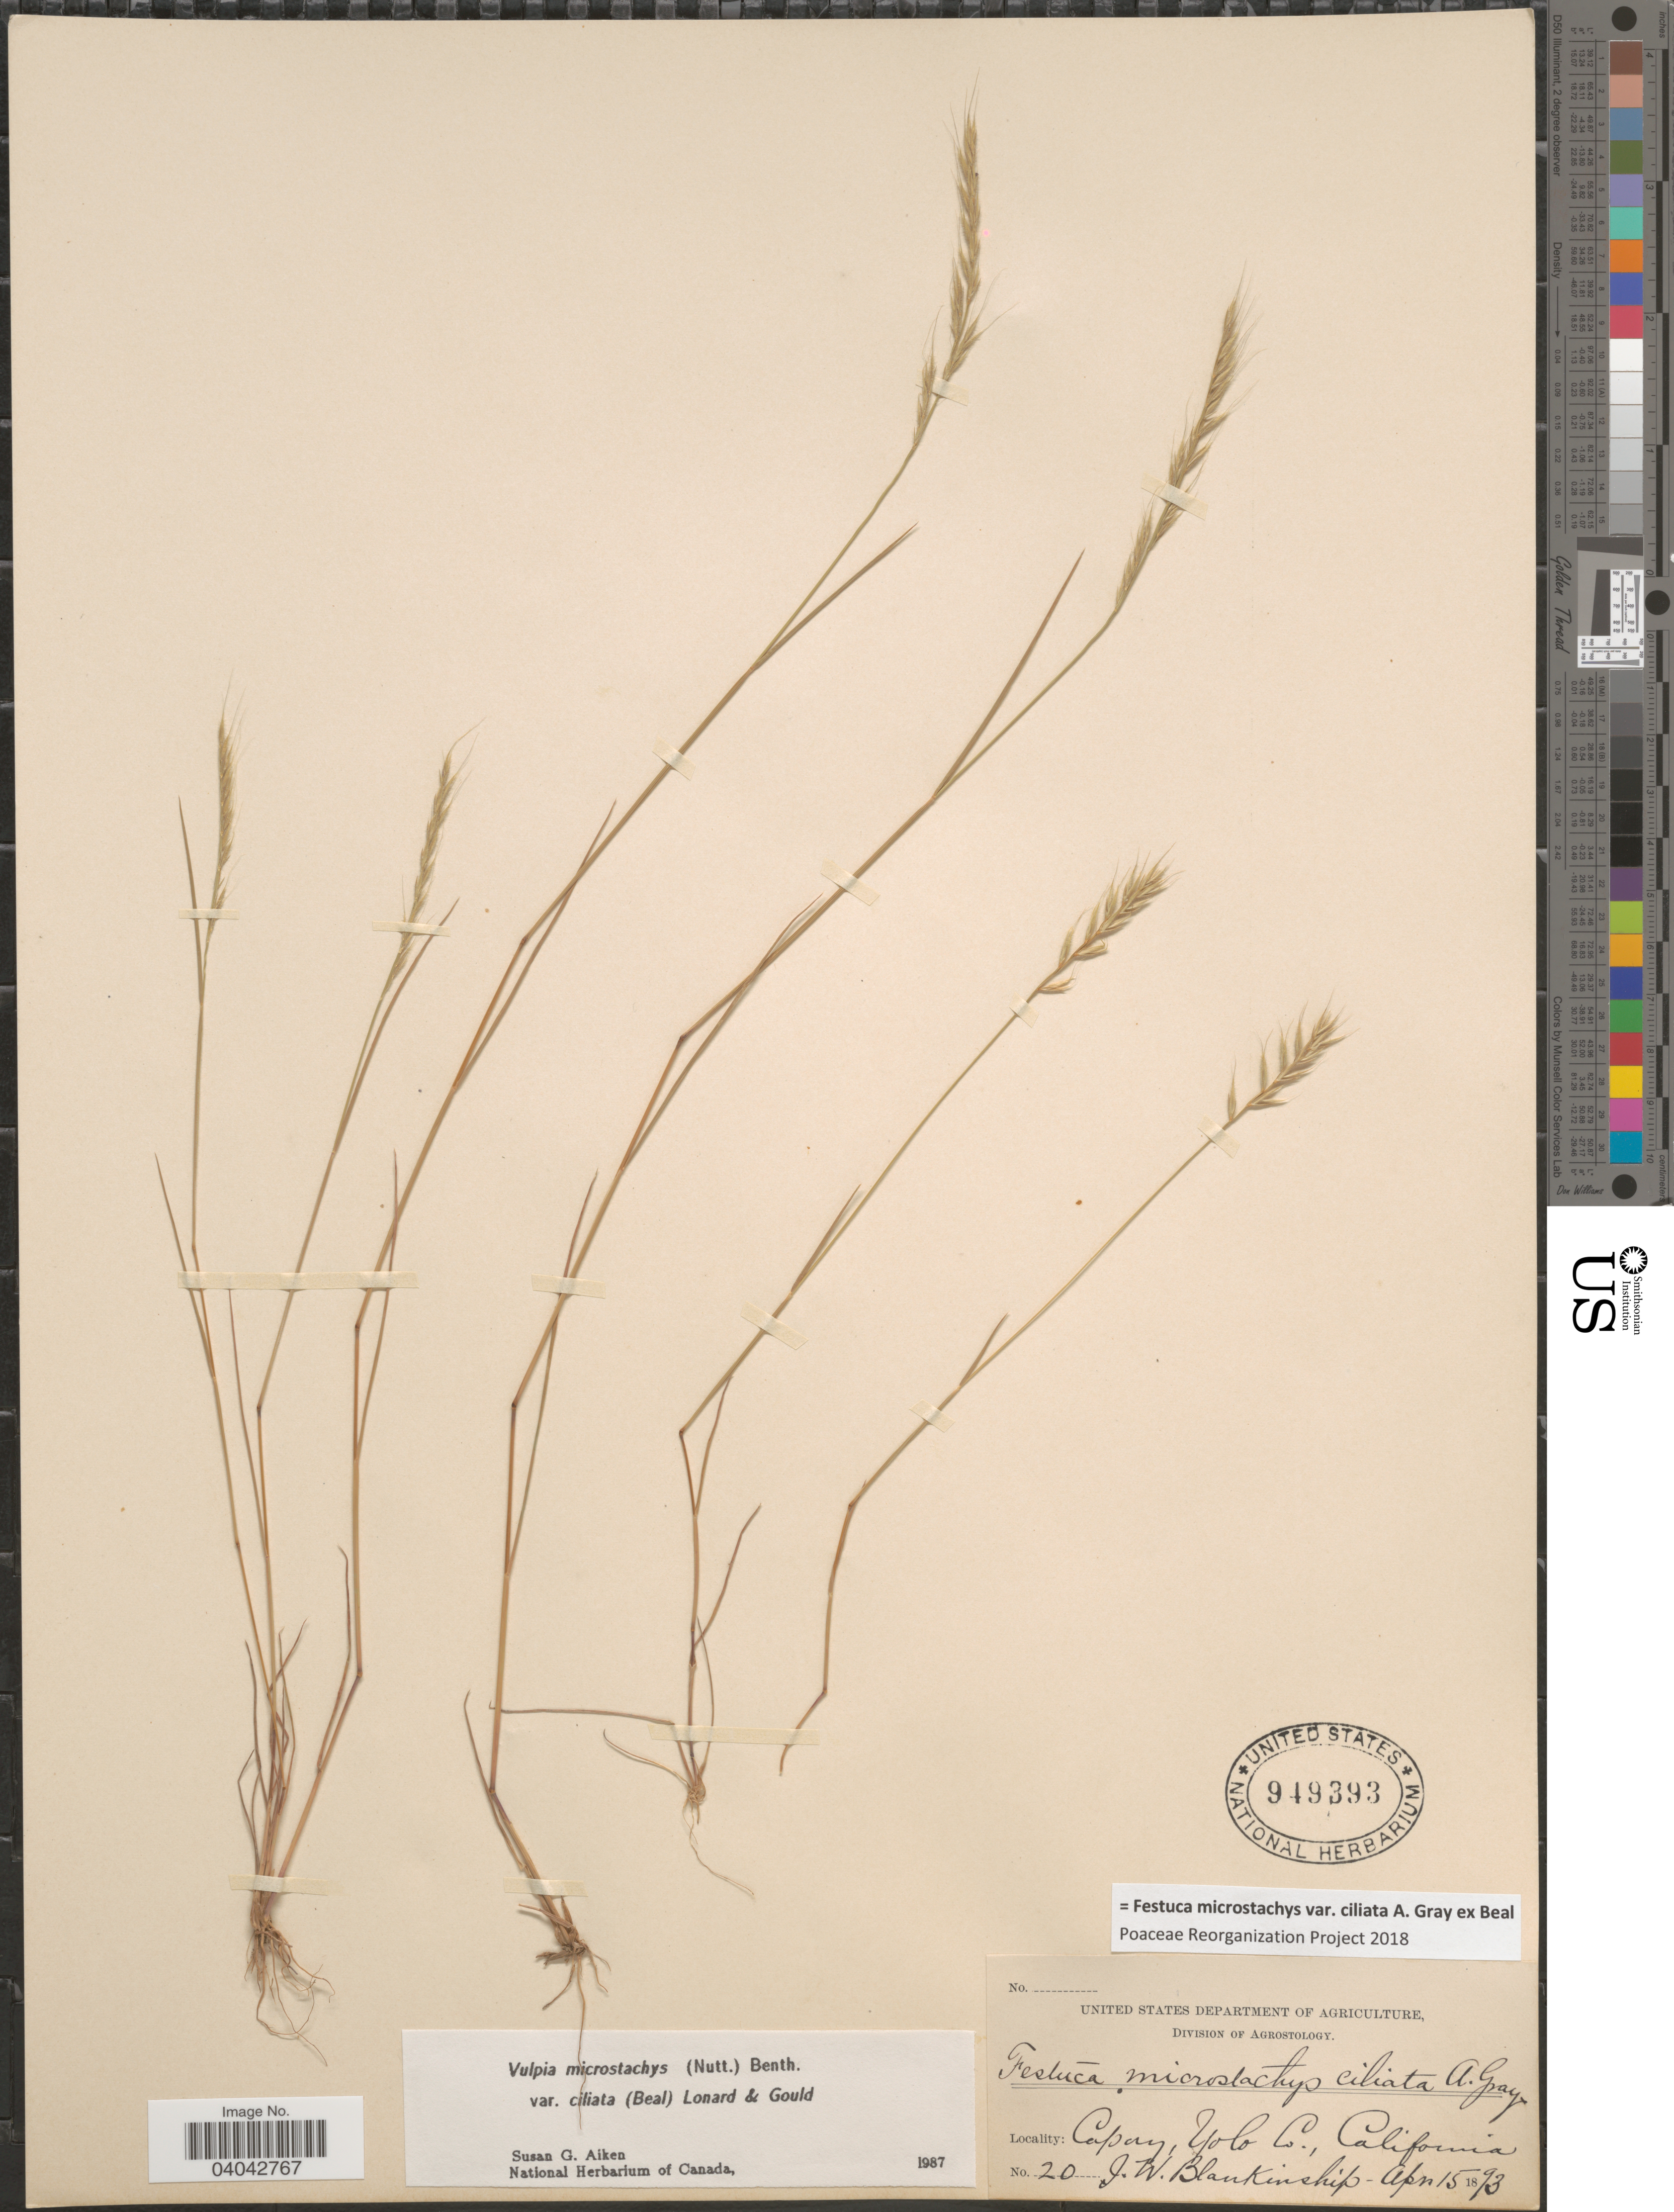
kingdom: Plantae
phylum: Tracheophyta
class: Liliopsida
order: Poales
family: Poaceae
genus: Festuca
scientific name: Festuca microstachys var. ciliata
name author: A. Gray ex W.J. Beal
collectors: J. W. Blankinship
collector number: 20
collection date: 1893-04-15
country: United States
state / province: California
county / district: Yolo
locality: Capay, Yolo Co.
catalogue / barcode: US 949393